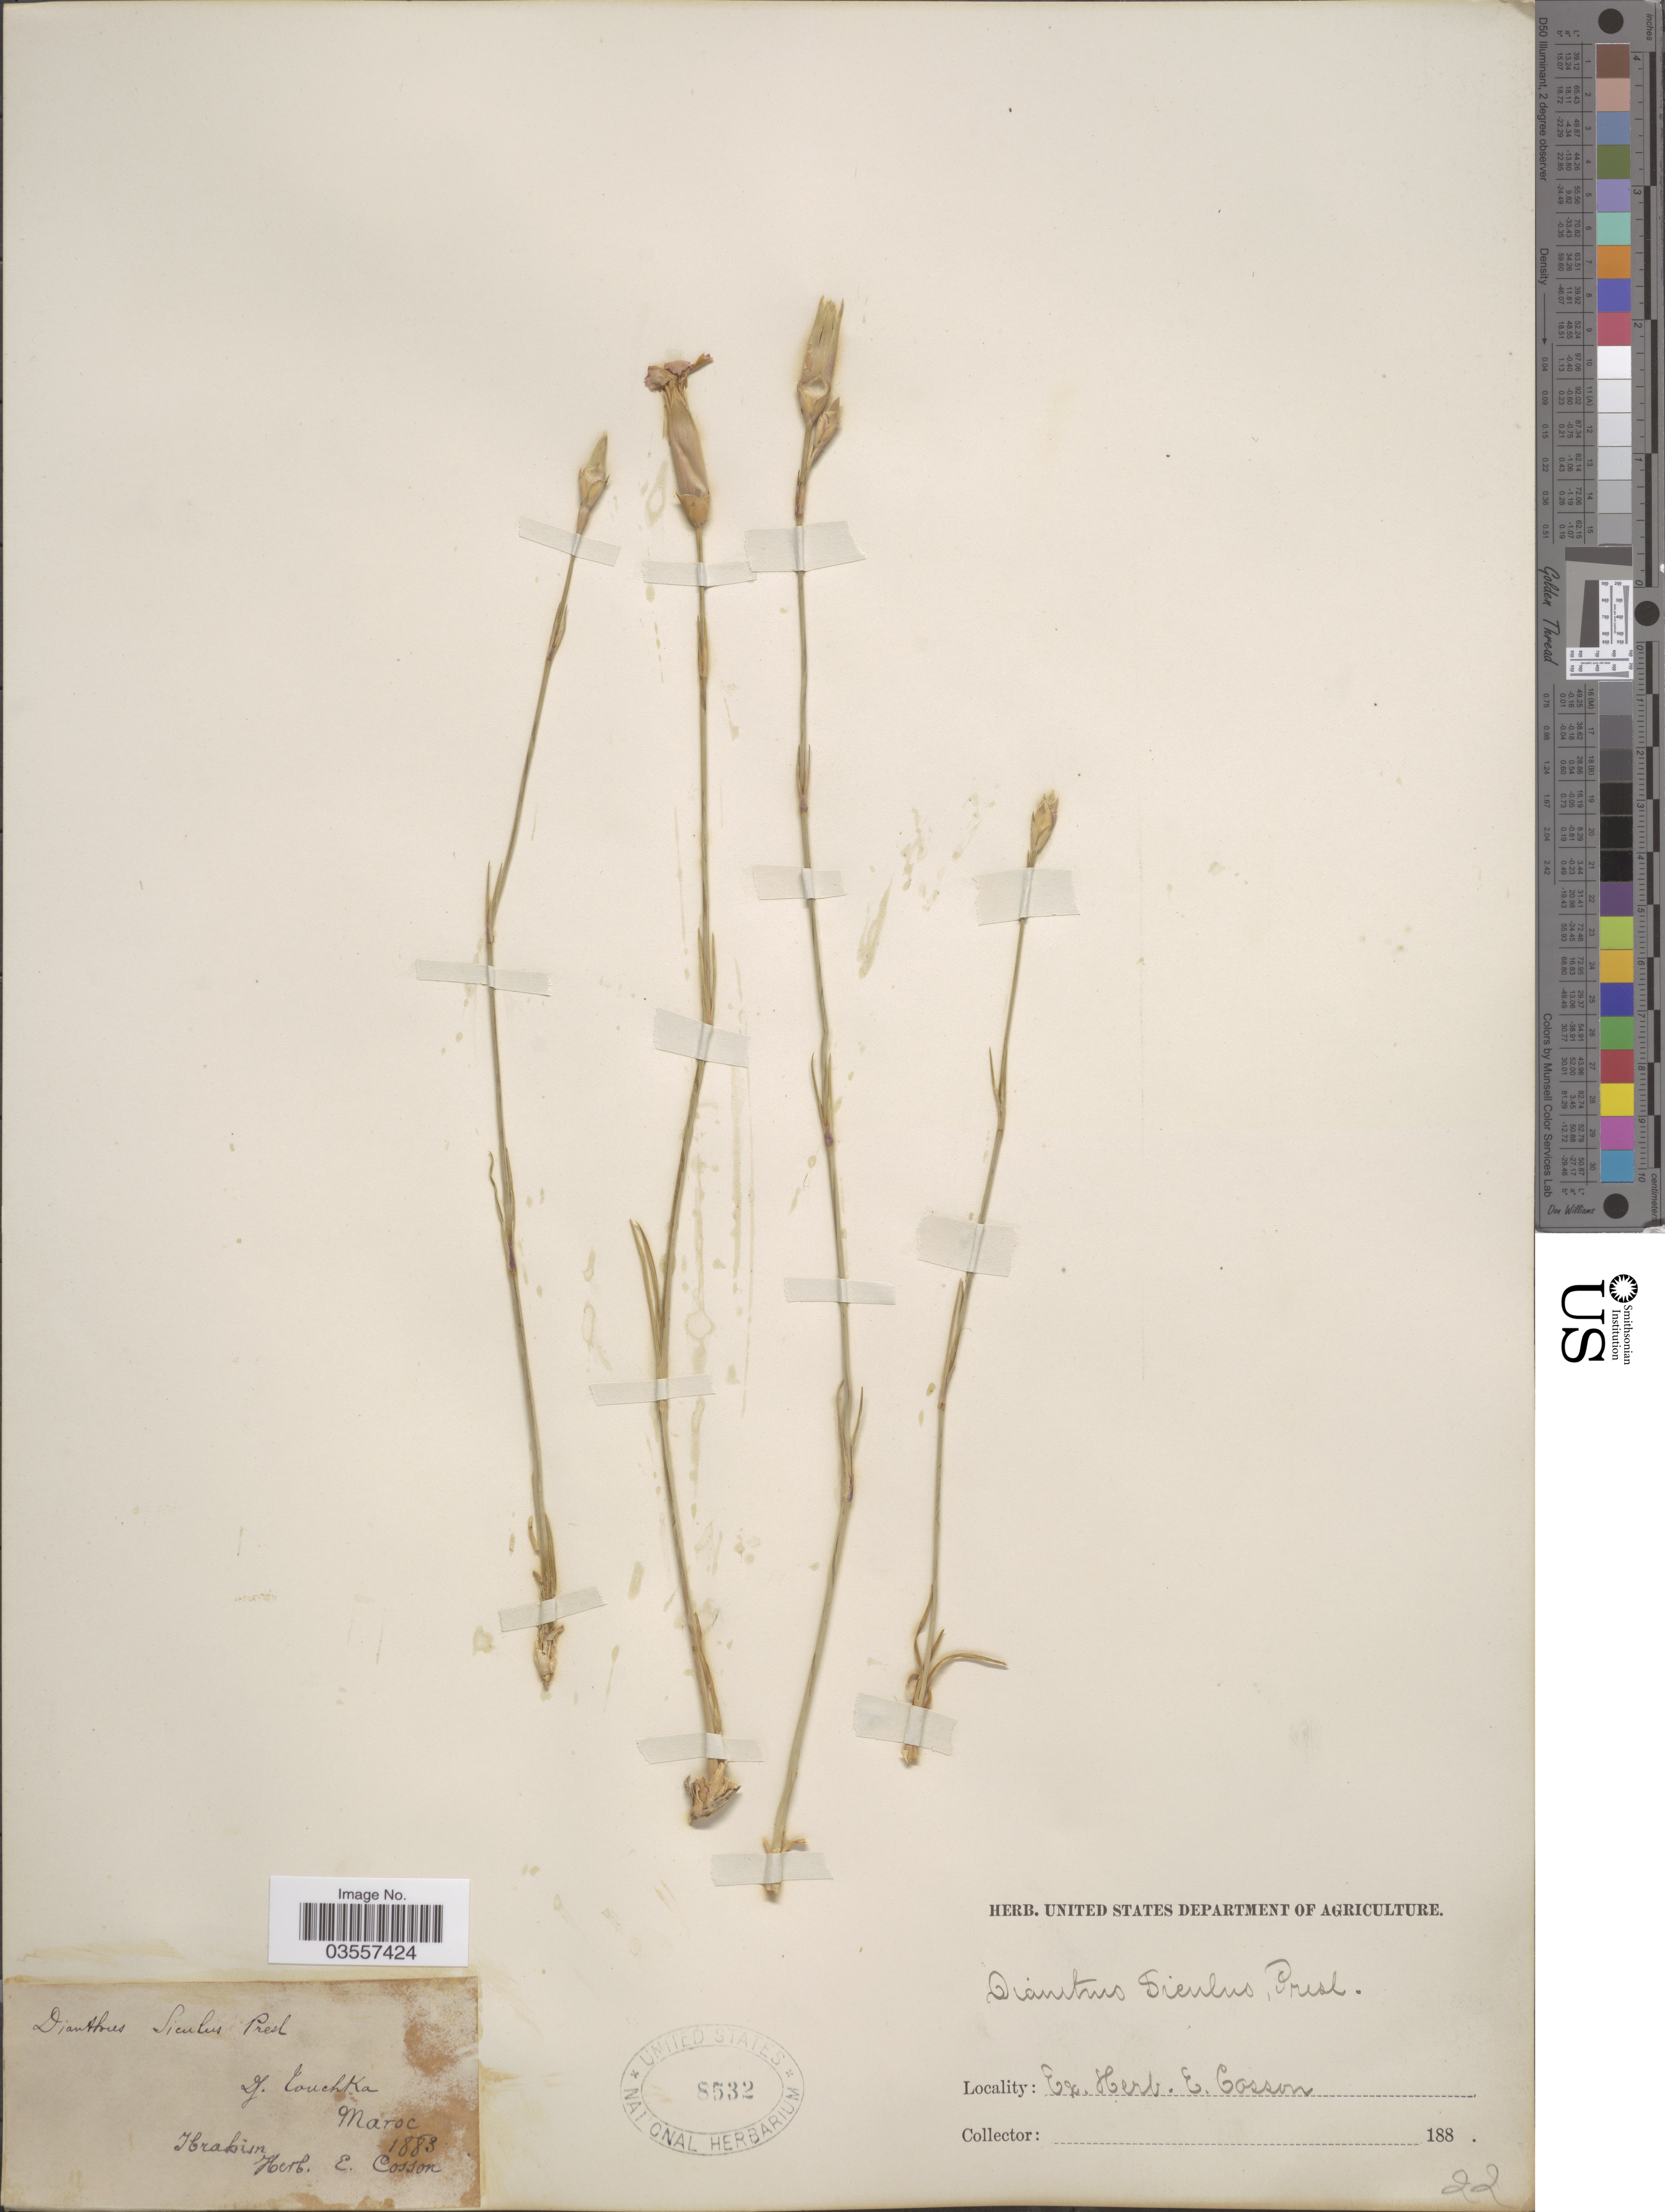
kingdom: Plantae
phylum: Tracheophyta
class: Magnoliopsida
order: Caryophyllales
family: Caryophyllaceae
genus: Dianthus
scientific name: Dianthus siculus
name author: C. Presl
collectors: -. Ibrahim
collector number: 22?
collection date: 1883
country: Morocco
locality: Maroc.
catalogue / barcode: US 8532